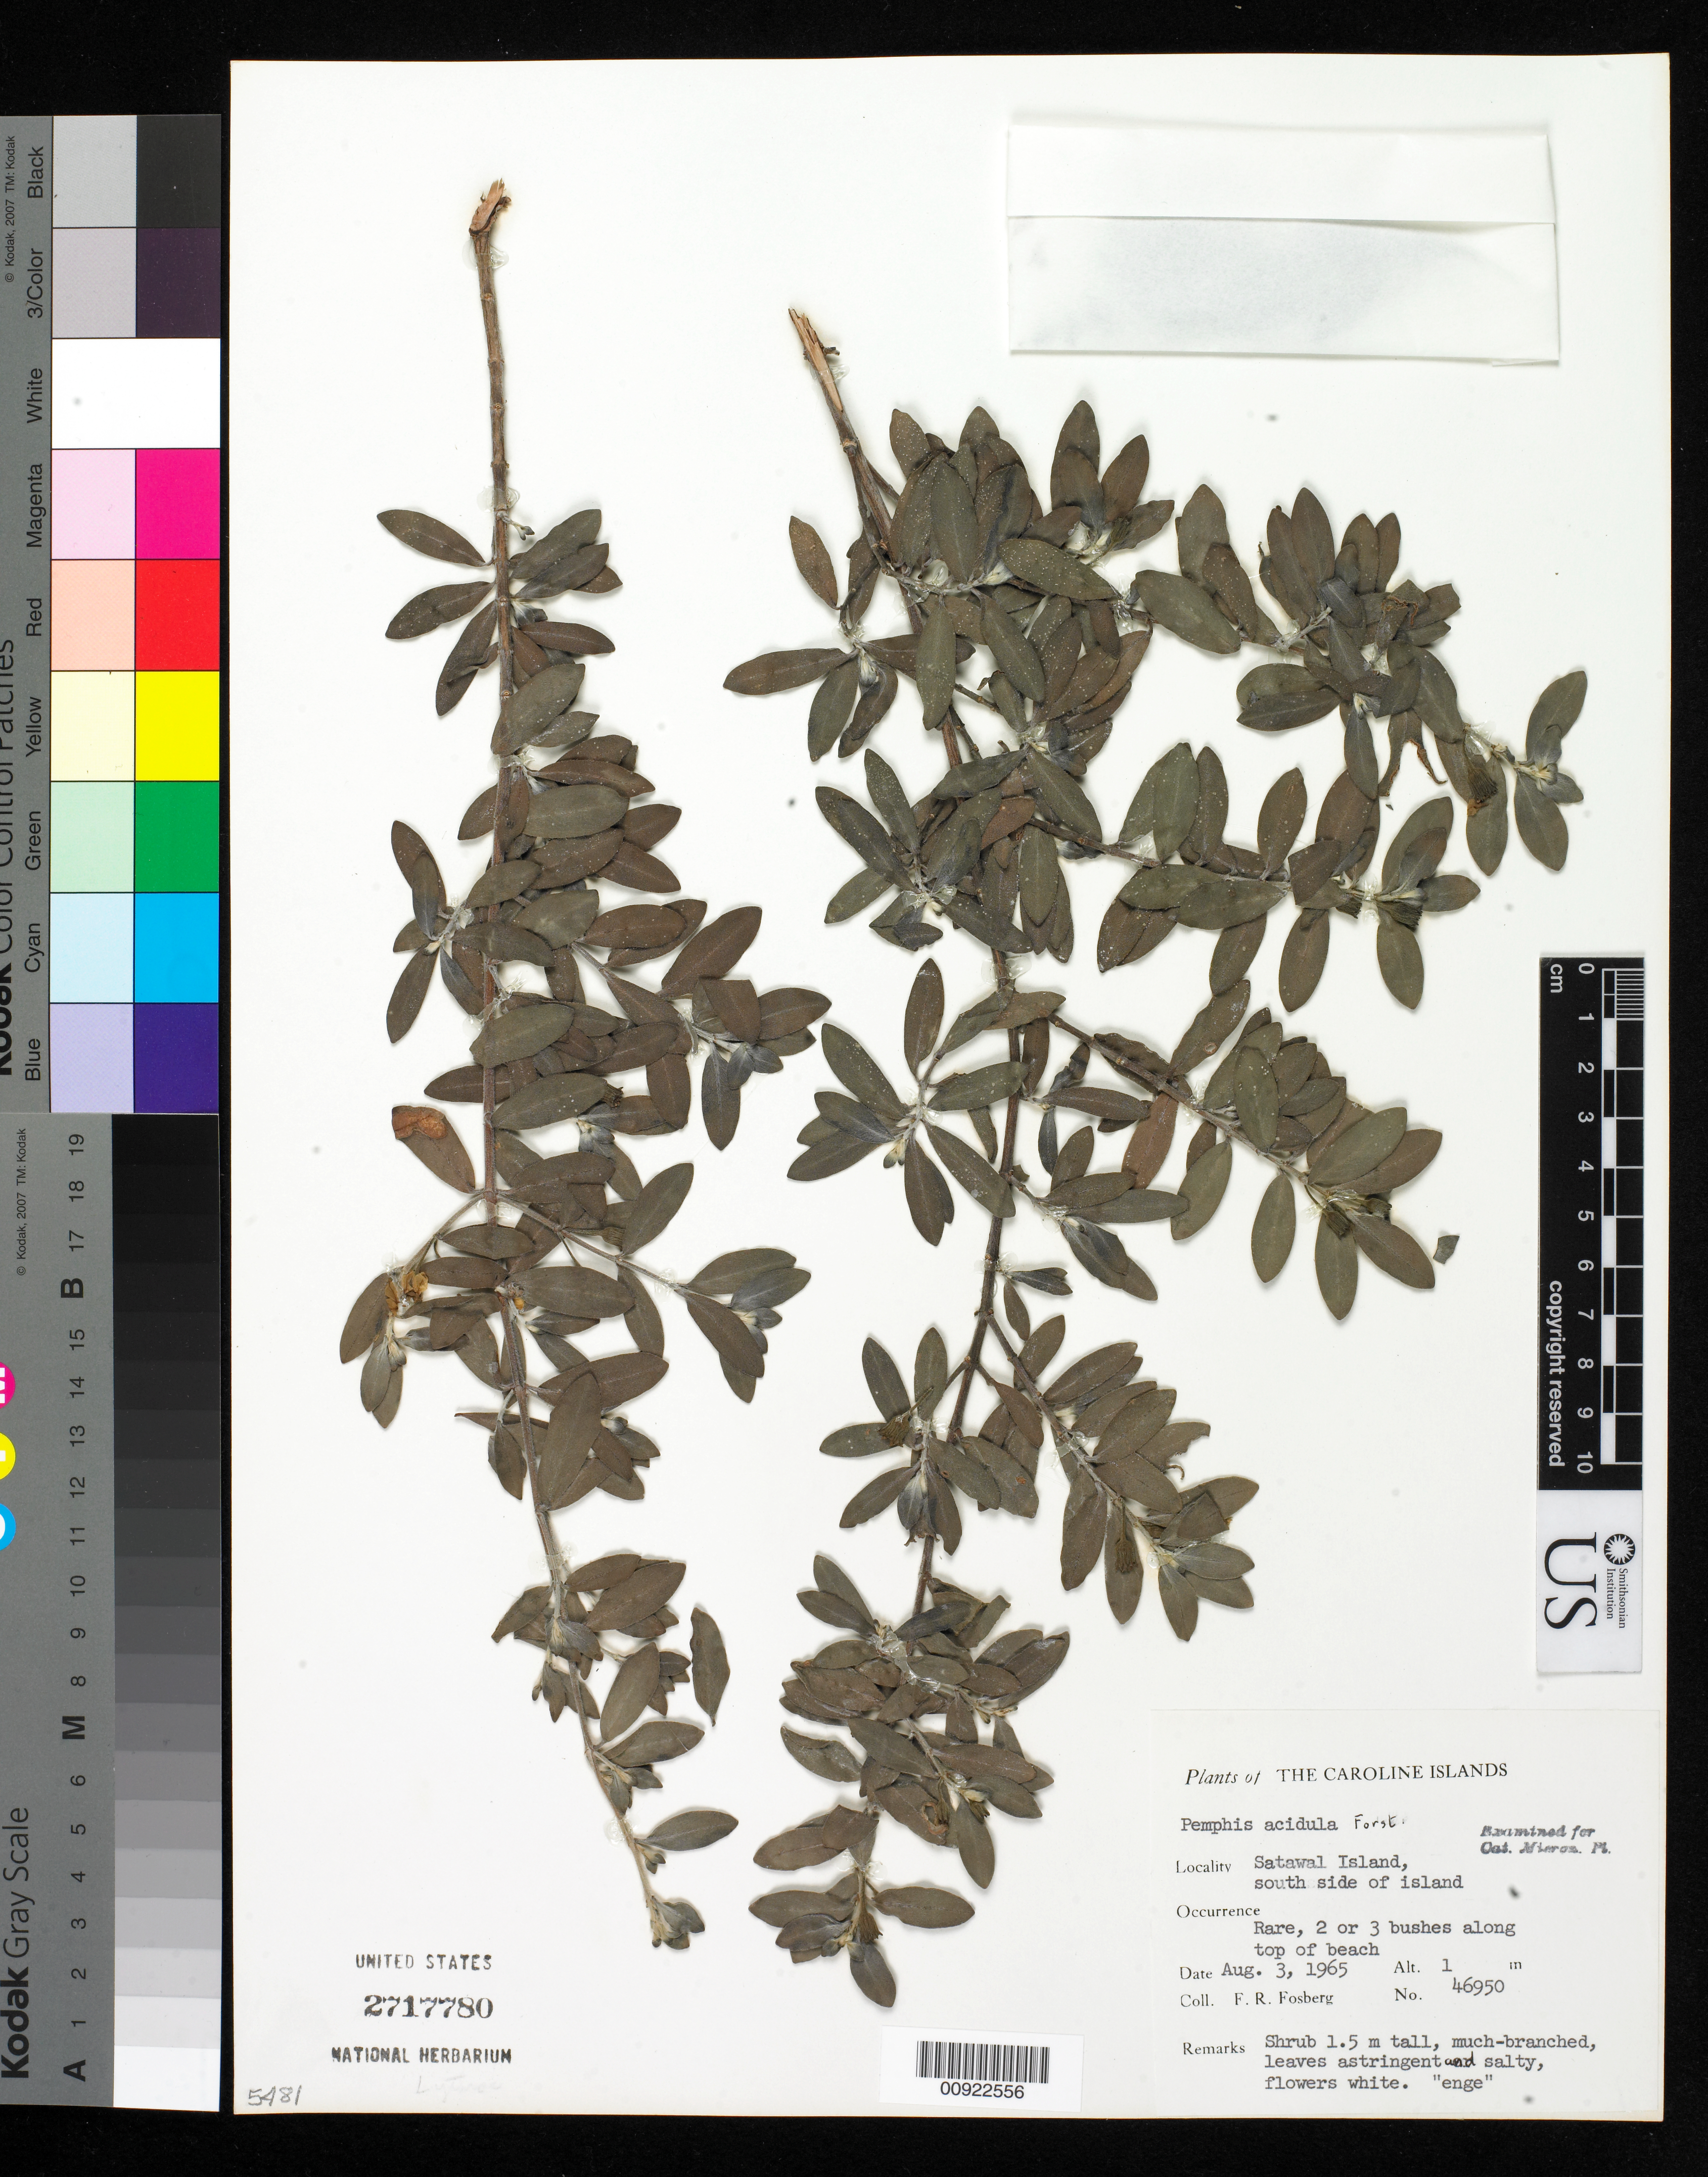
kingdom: Plantae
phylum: Tracheophyta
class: Magnoliopsida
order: Myrtales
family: Lythraceae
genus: Pemphis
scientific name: Pemphis acidula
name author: J.R. Forst. & G. Forst.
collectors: F. R. Fosberg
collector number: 46950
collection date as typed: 03 Aug 1965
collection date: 1965-08-03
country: Micronesia, Federated States of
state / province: Yap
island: Satawal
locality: S side of island.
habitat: Along top of beach.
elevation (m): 1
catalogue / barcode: US 2717780